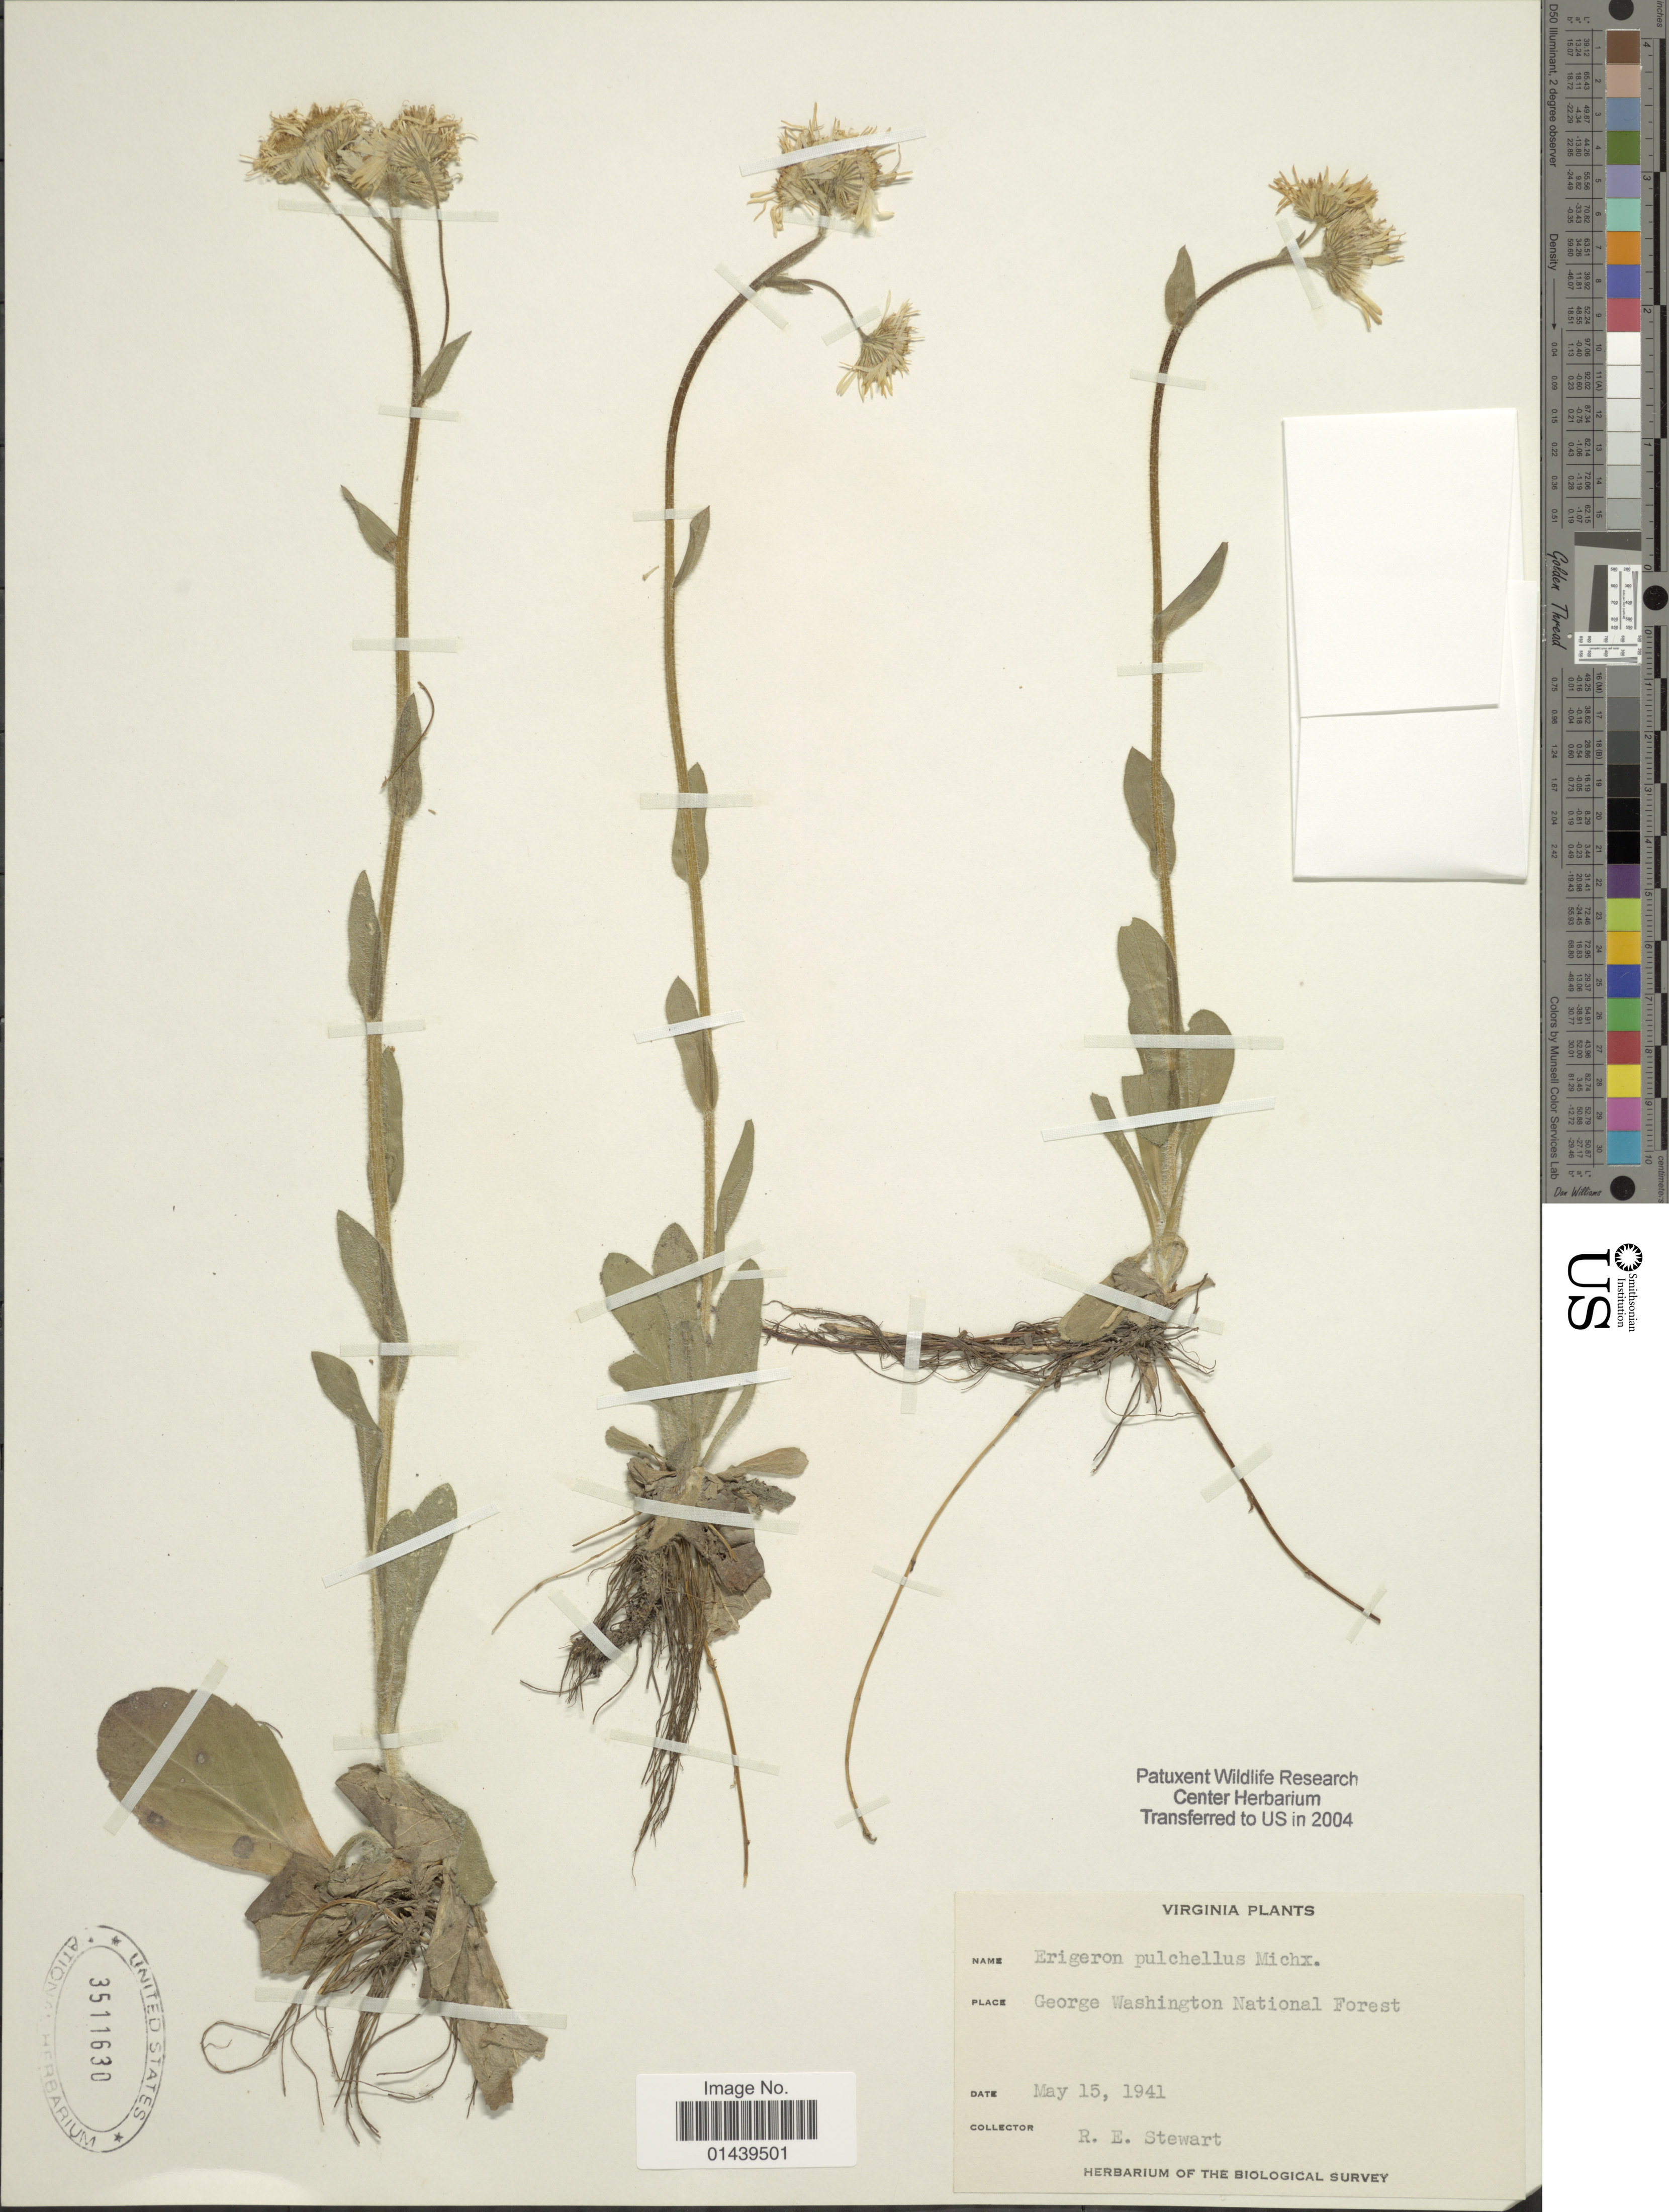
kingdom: Plantae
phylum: Tracheophyta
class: Magnoliopsida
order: Asterales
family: Asteraceae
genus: Erigeron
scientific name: Erigeron pulchellus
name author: Michx.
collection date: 1941-05-15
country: United States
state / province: Virginia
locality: George Washington National Forest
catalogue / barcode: US 3511630